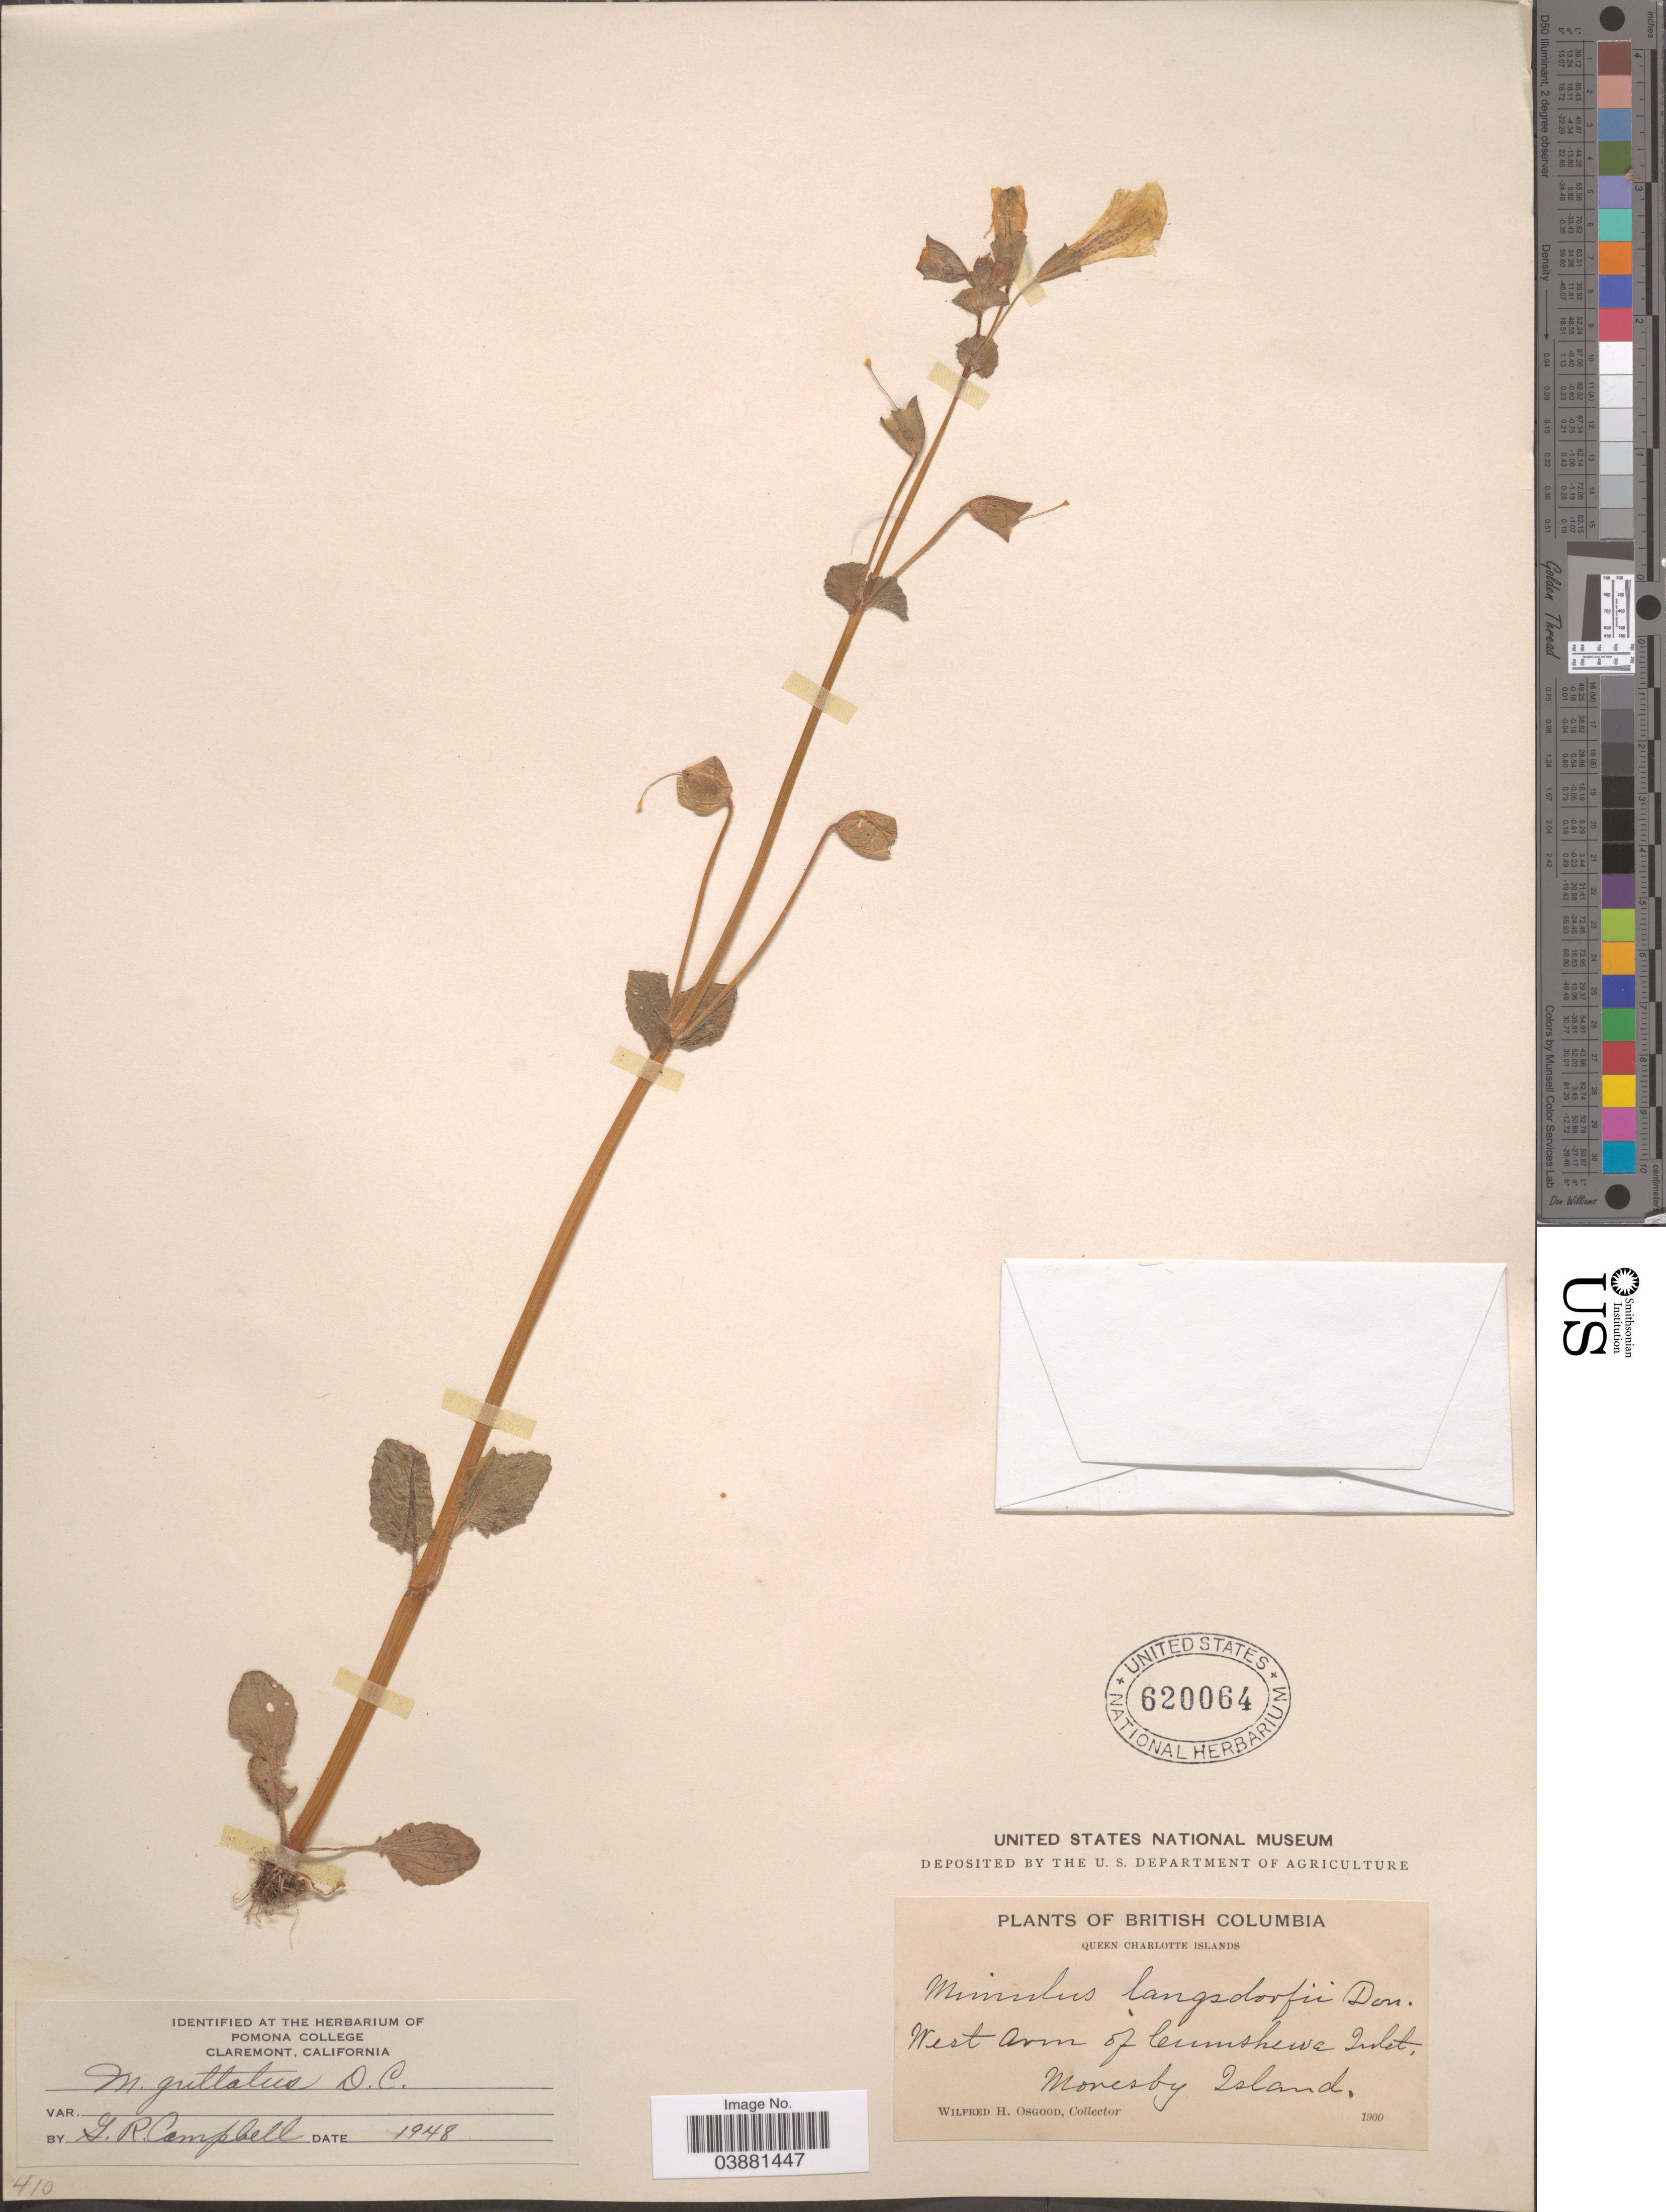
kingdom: Plantae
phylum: Tracheophyta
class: Magnoliopsida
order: Lamiales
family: Phrymaceae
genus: Mimulus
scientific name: Mimulus guttatus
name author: DC.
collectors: W. Osgood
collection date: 1900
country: Canada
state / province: British Columbia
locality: Queen Charlotte Islands. West Arm of Cumshewa Inlet. Moresby Island.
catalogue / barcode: US 620064